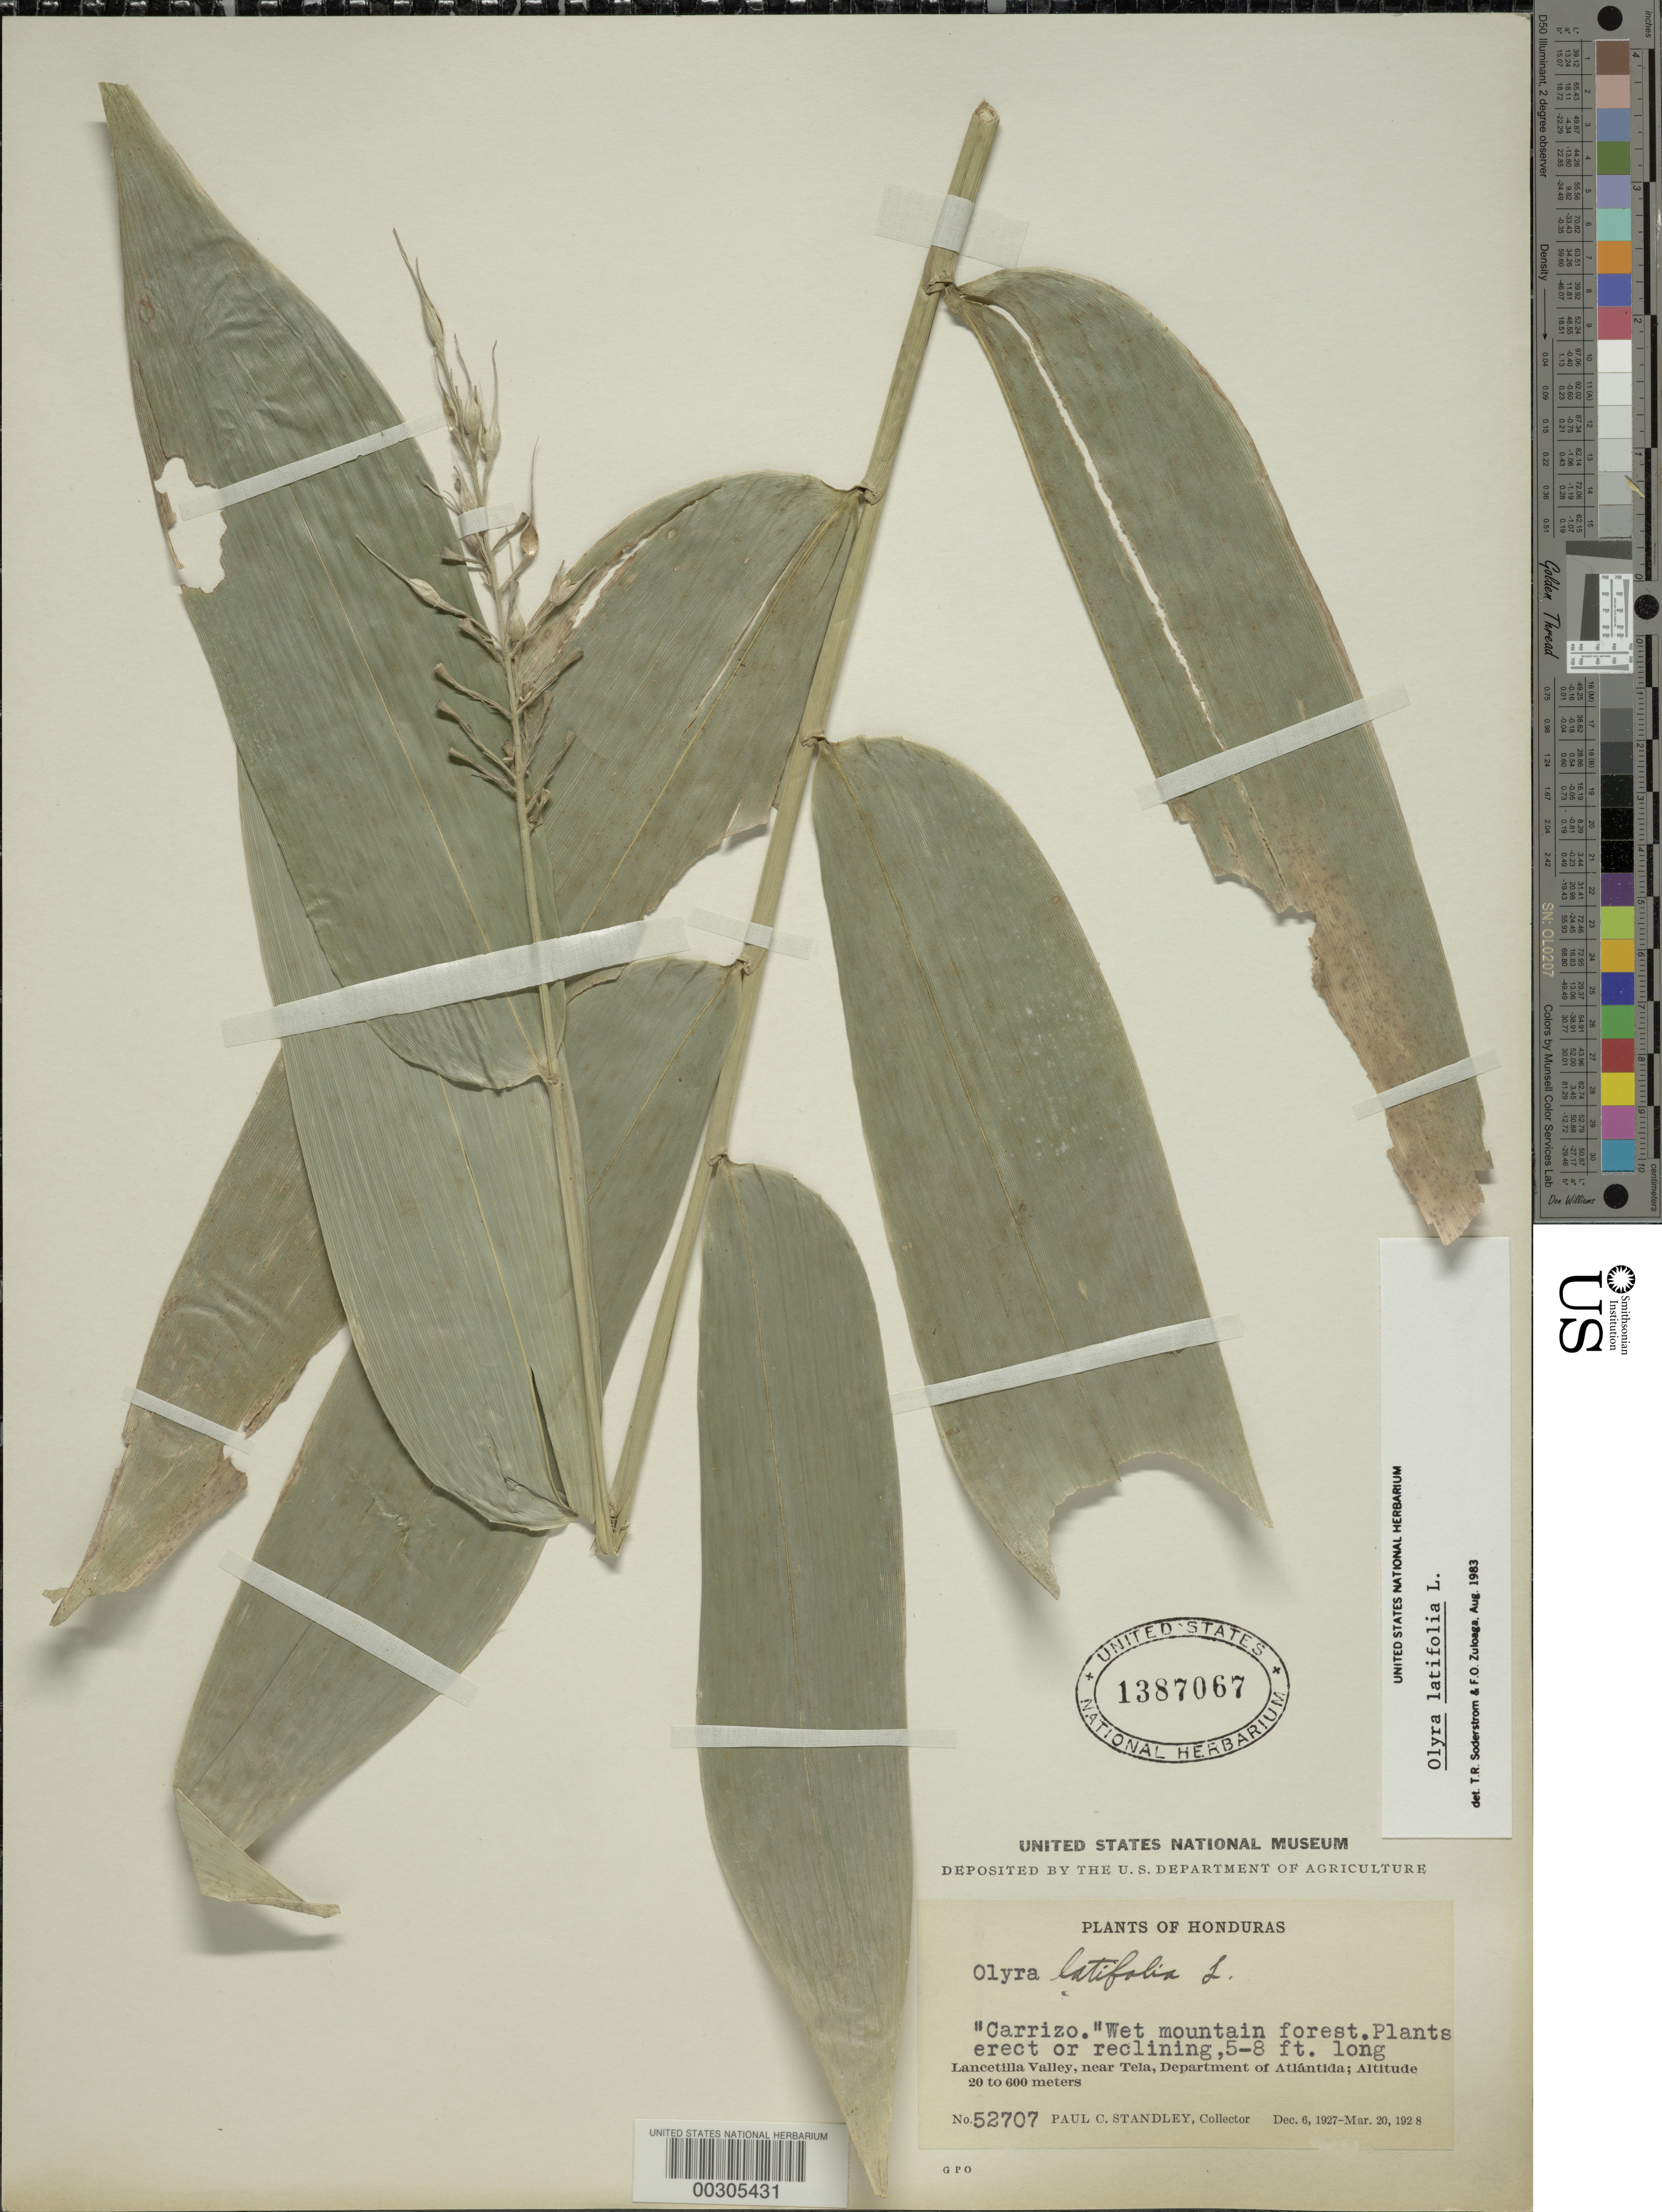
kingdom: Plantae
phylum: Tracheophyta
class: Liliopsida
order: Poales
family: Poaceae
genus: Olyra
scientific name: Olyra latifolia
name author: L.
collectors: P. C. Standley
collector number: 52707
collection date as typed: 06 Dec 1928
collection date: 1928-12-06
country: Honduras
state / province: Atlántida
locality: Lancetilla Valley, Tela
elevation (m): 20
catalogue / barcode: US 1387067